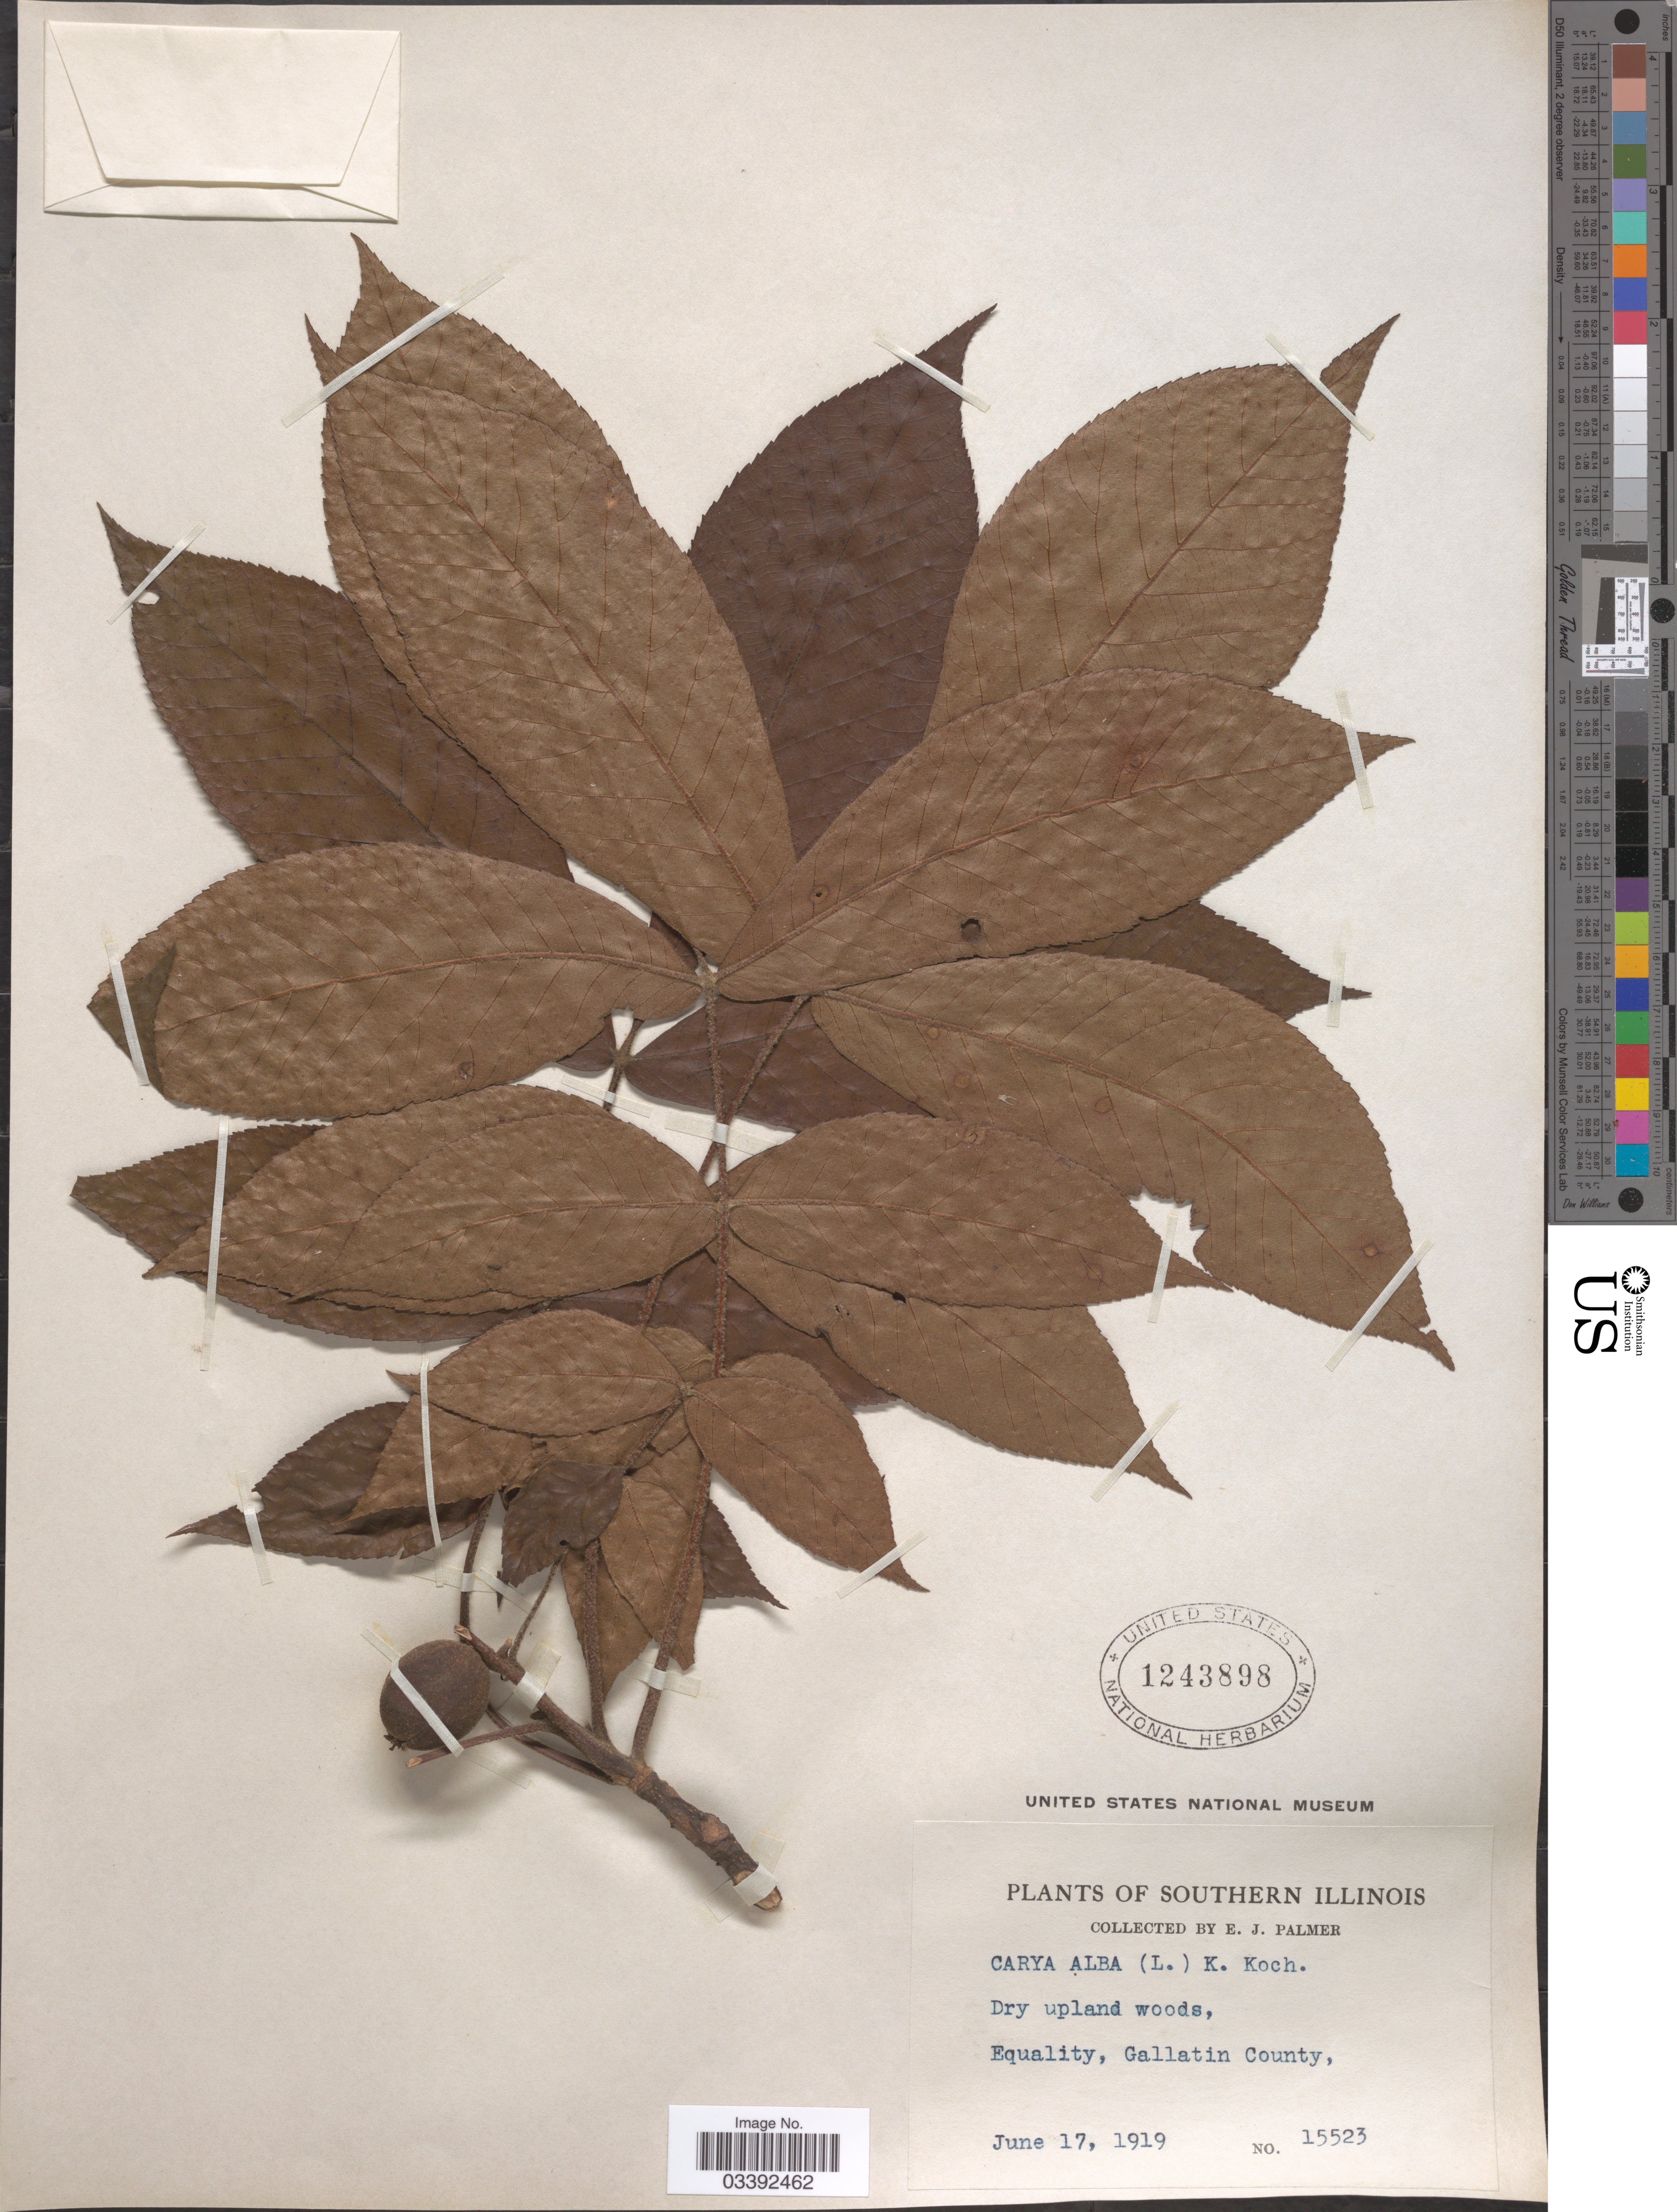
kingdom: Plantae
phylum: Tracheophyta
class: Magnoliopsida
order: Fagales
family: Juglandaceae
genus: Carya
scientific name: Carya tomentosa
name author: (Lam.) Nutt.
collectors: E. J. Palmer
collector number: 15523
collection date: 1919-06-17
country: United States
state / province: Illinois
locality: Southern Illinois. Equality, Gallatin County.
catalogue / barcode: US 1243898